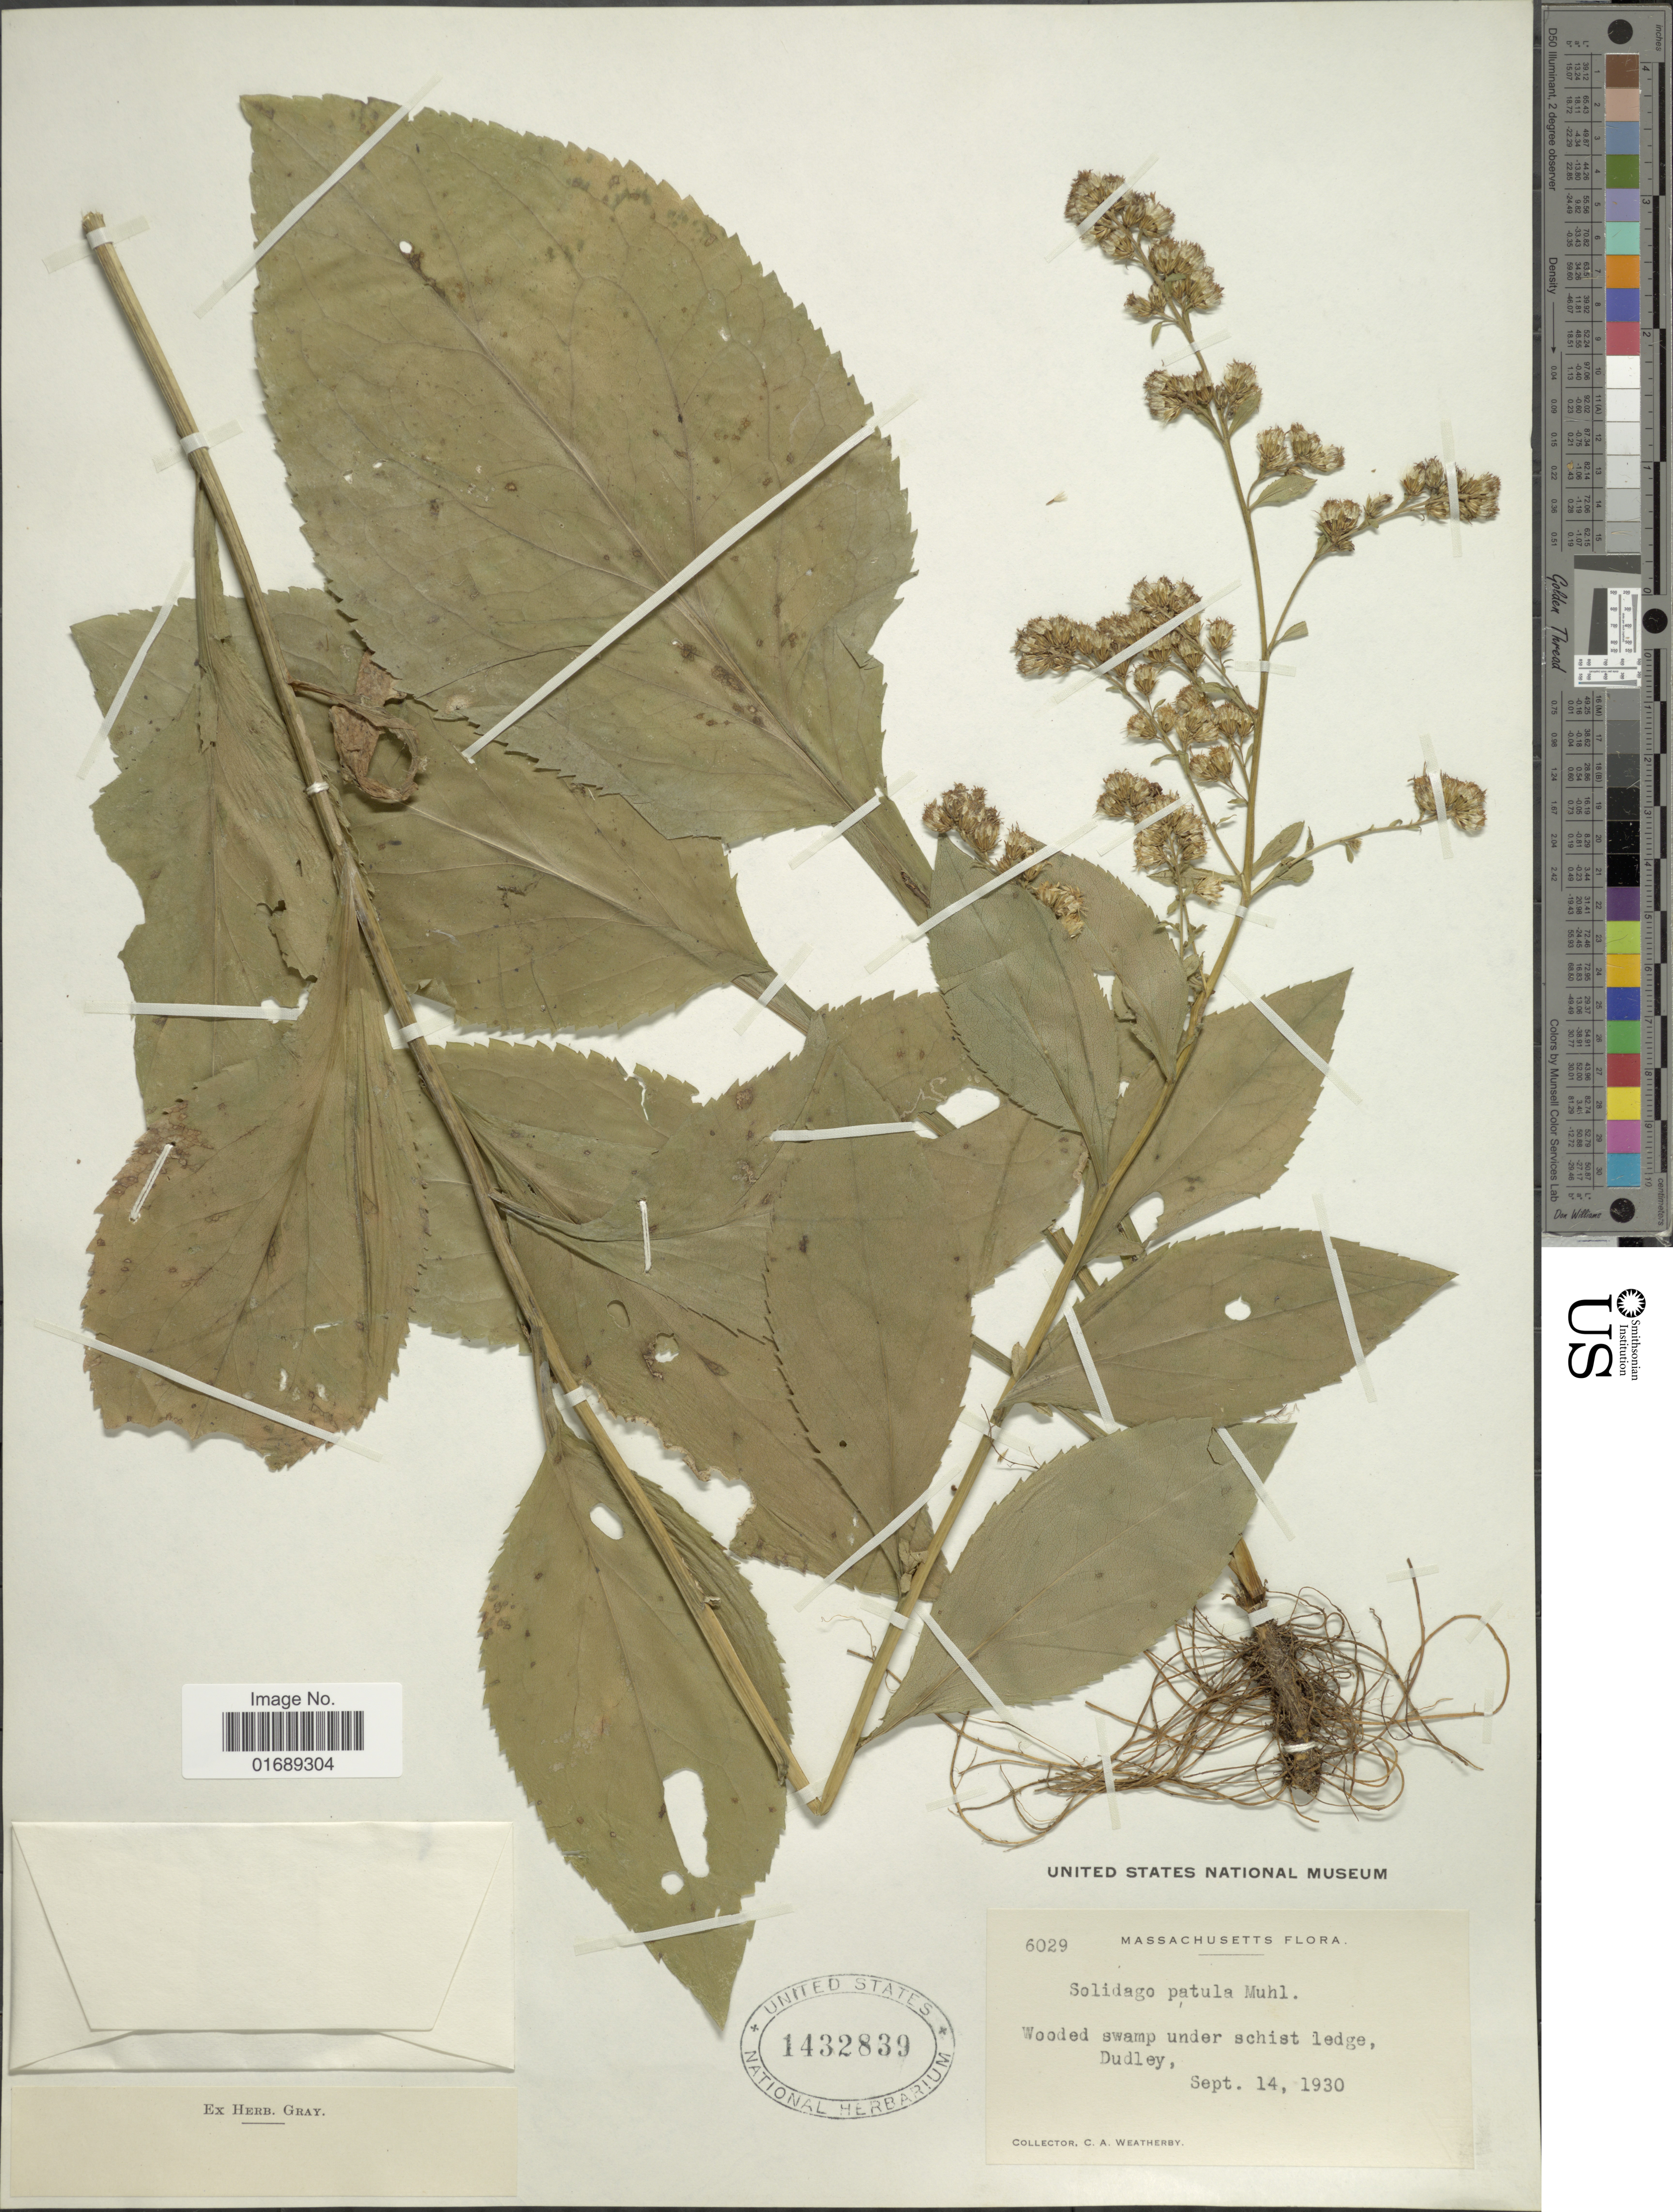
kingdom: Plantae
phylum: Tracheophyta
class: Magnoliopsida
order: Asterales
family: Asteraceae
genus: Solidago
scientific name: Solidago patula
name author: Muhl. ex Willd.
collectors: C. A. Weatherby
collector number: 6029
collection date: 1930-09-14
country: United States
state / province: Massachusetts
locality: Wooded swamp under schist ledge, Dudley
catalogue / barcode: US 1432839